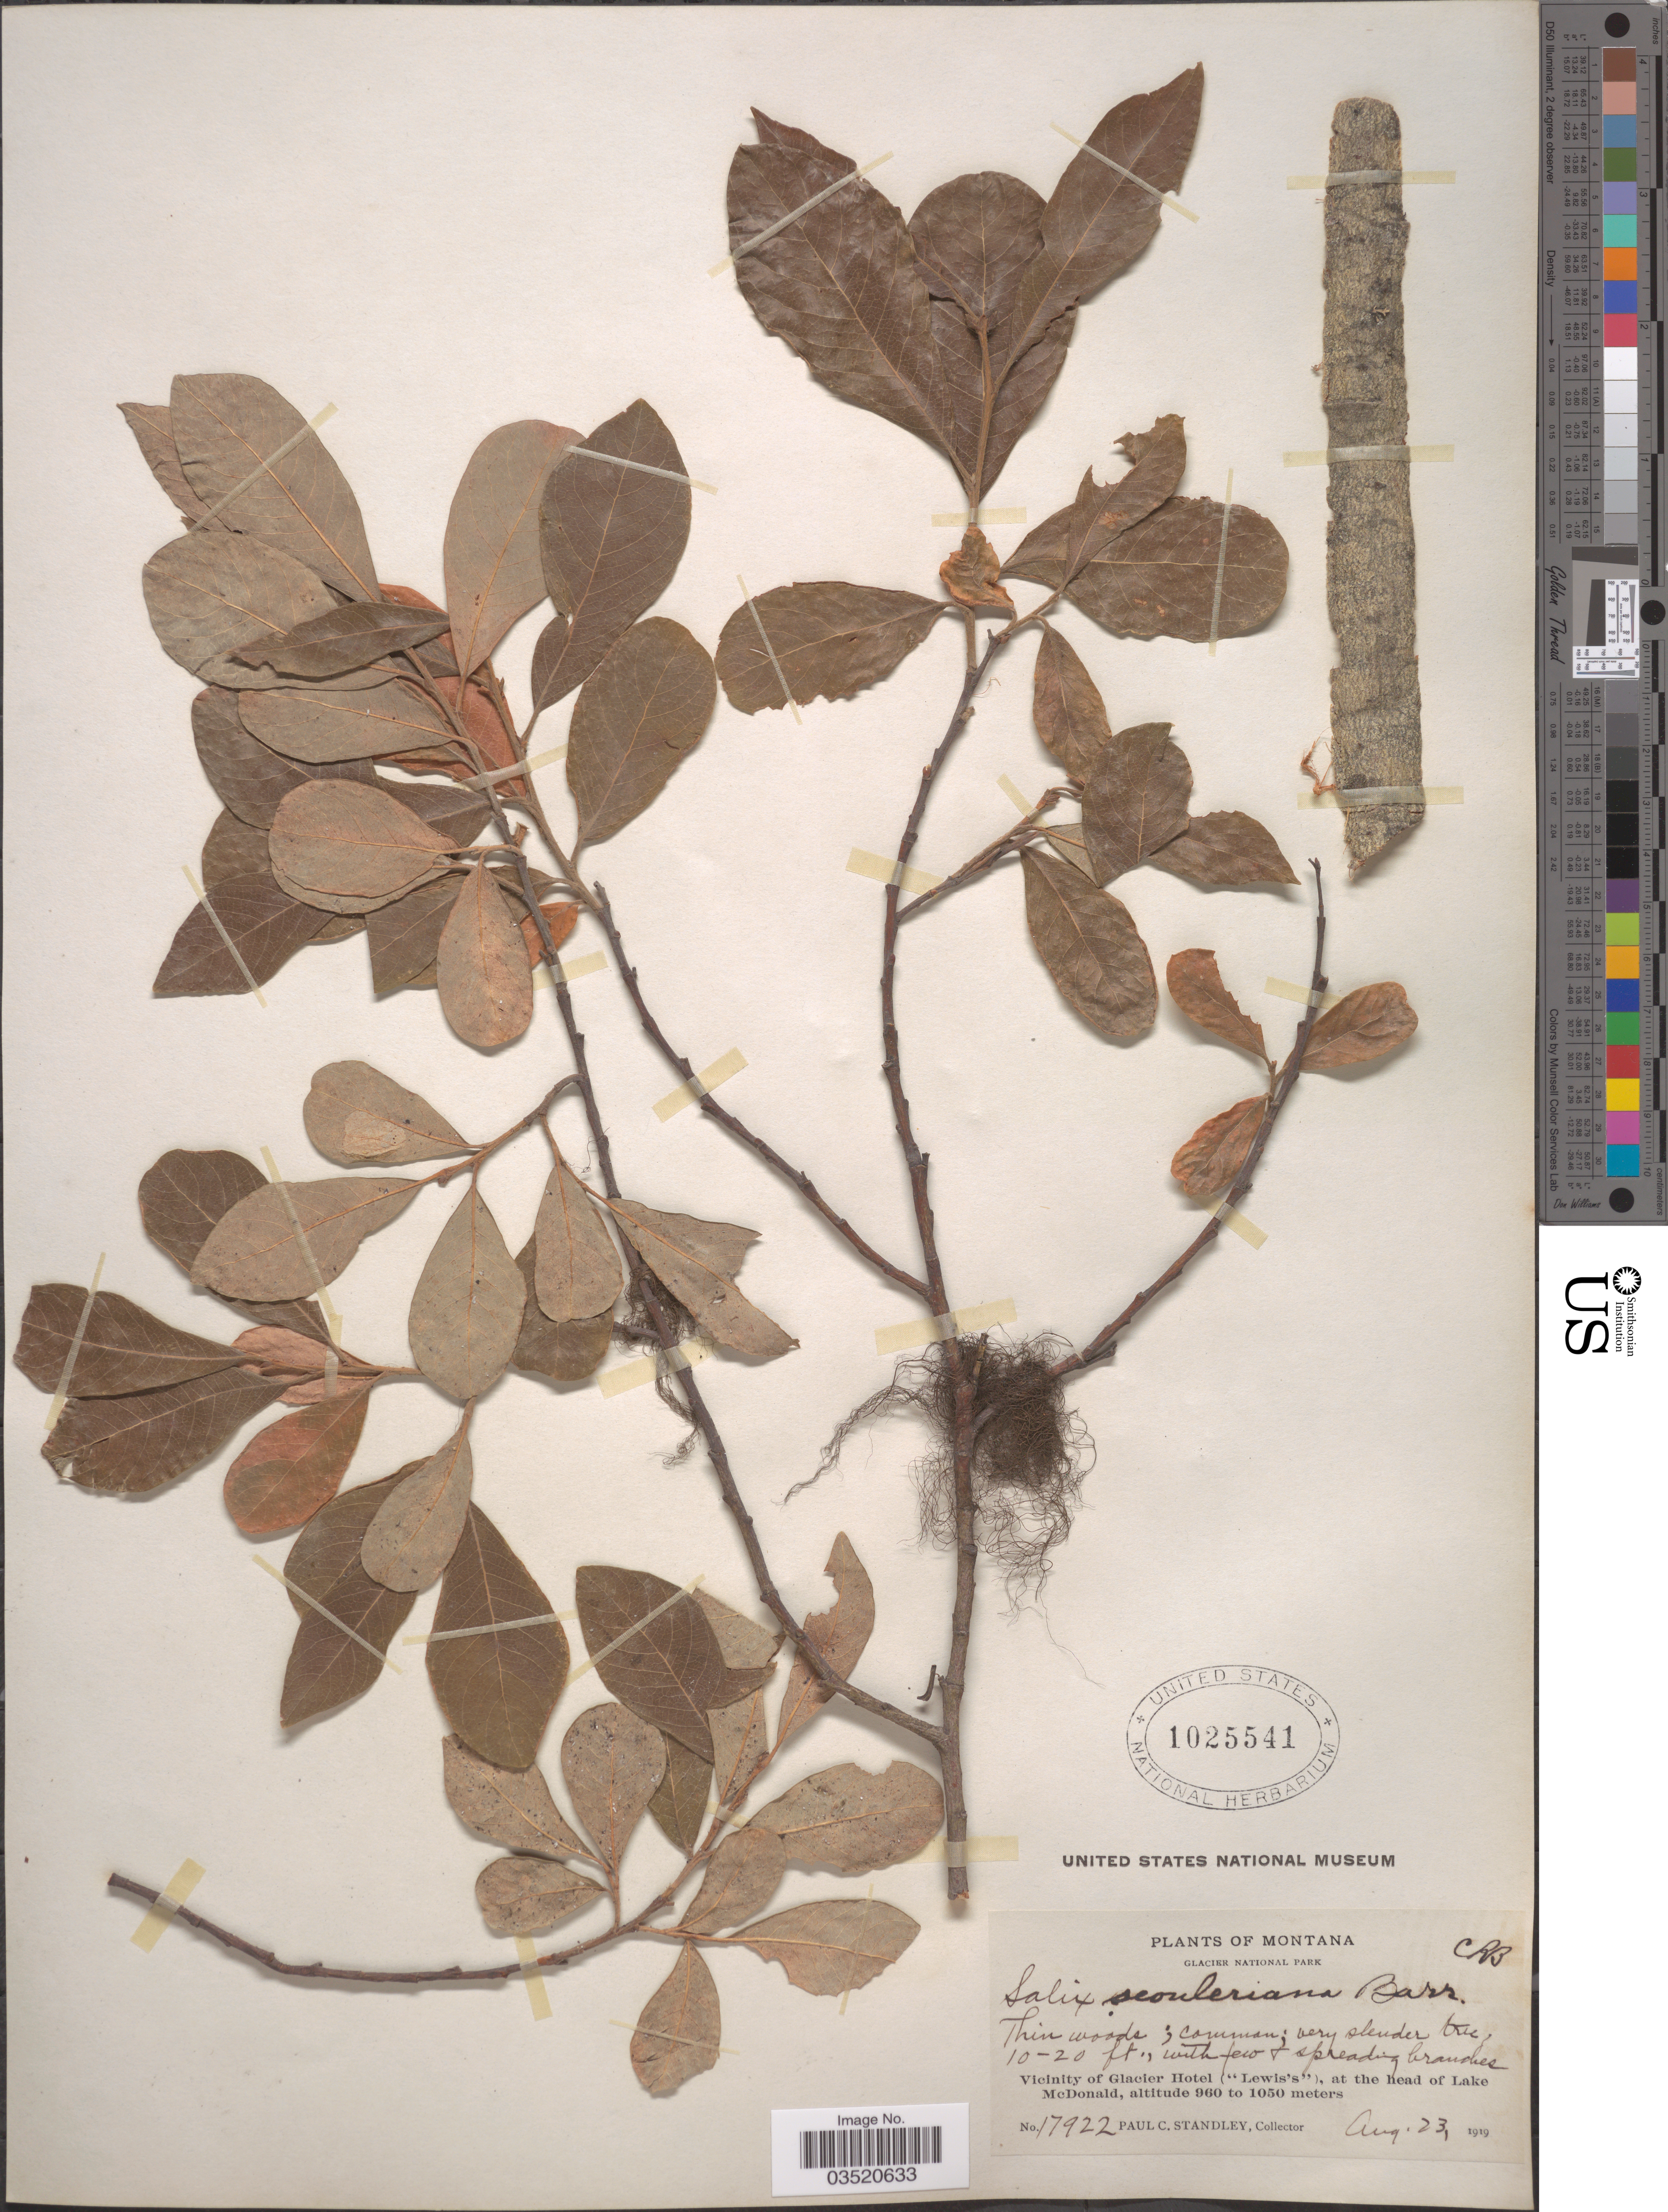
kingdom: Plantae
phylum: Tracheophyta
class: Magnoliopsida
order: Malpighiales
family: Salicaceae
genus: Salix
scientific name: Salix scouleriana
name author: Barratt ex Hook.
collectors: P. C. Standley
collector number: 17922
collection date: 1919-08-23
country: United States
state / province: Montana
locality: Glacier National Park. Vicinity of Glacier Hotel ("Lewis's"), at the head of Lake McDonald.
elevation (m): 960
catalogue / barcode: US 1025541